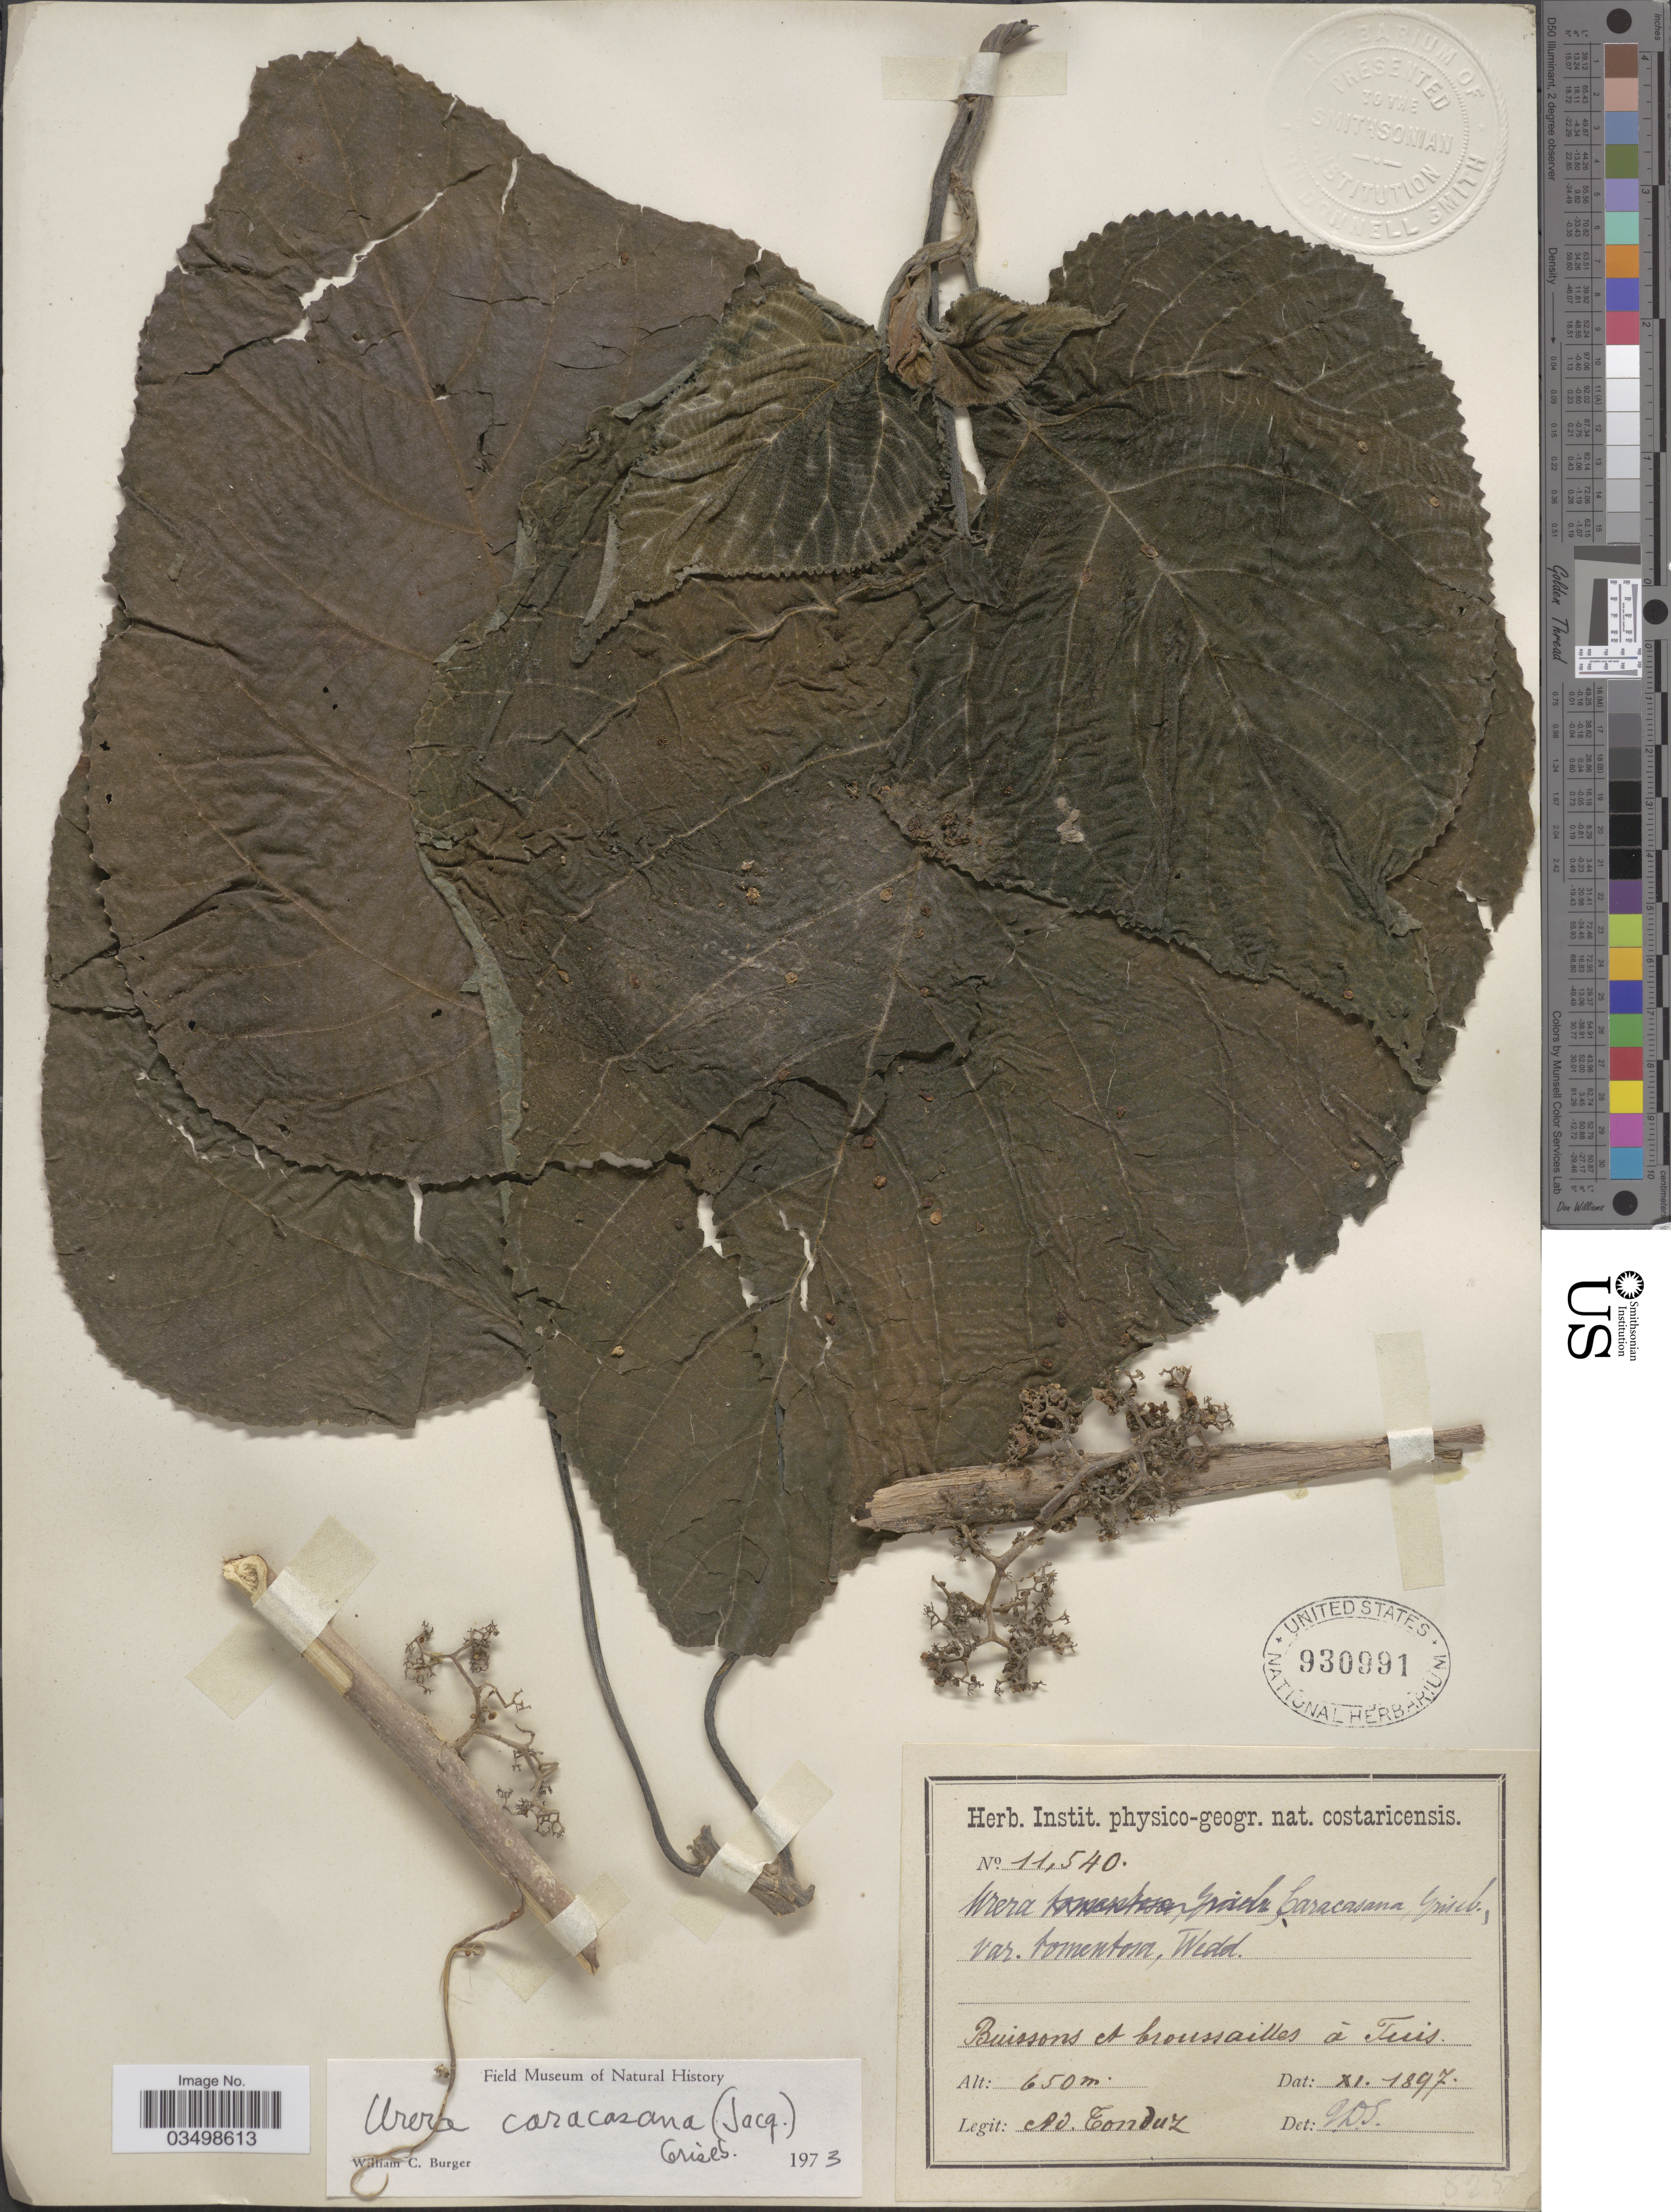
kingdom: Plantae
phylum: Tracheophyta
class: Magnoliopsida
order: Rosales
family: Urticaceae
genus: Urera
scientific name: Urera caracasana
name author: (Jacq.) Gaudich. ex Griseb.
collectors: A. Tonduz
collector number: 11540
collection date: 1897-11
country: Costa Rica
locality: Buissons et broussailles á Tuis.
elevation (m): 650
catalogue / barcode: US 930991